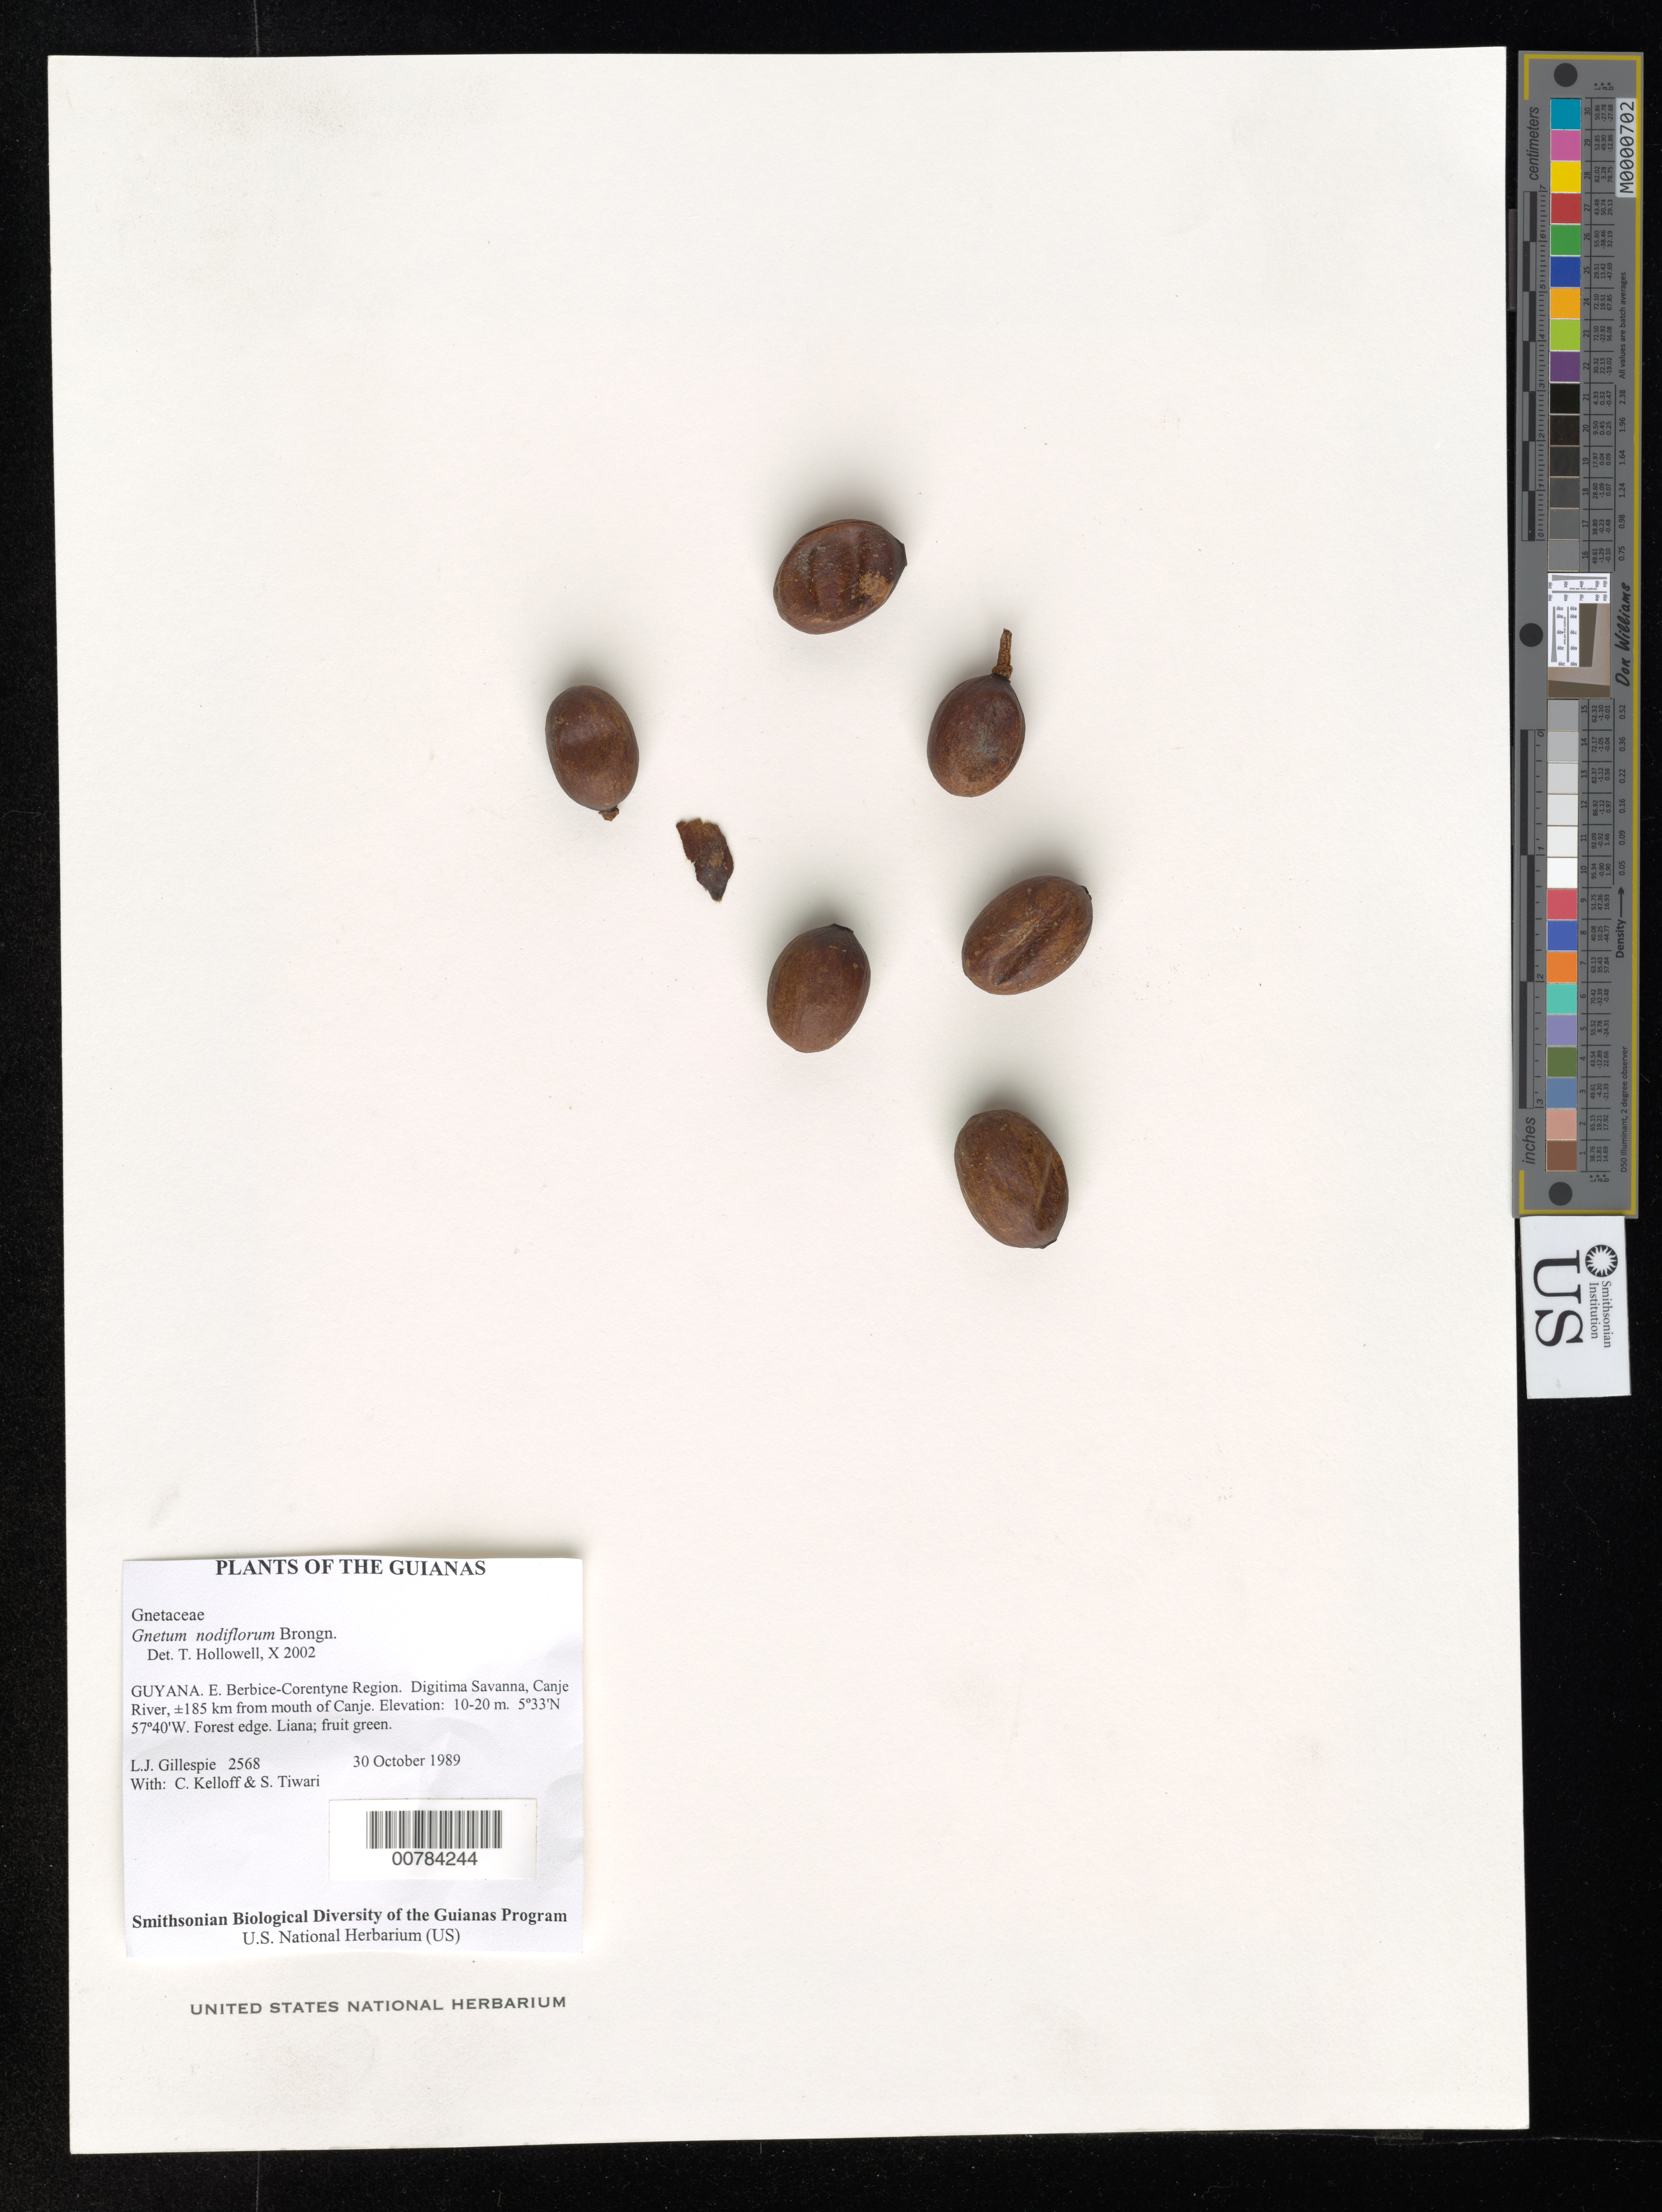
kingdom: Plantae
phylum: Tracheophyta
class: Gnetopsida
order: Gnetales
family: Gnetaceae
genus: Gnetum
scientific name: Gnetum nodiflorum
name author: Brongn.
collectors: L. J. Gillespie, C. L. Kelloff & S. Tiwari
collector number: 2568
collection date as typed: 30 October 1989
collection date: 1989-10-30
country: Guyana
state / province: E. Berbice-Corentyne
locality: Digitima Savanna, Canje River, ±185 km from mouth of Canje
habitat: Forest edge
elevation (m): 10